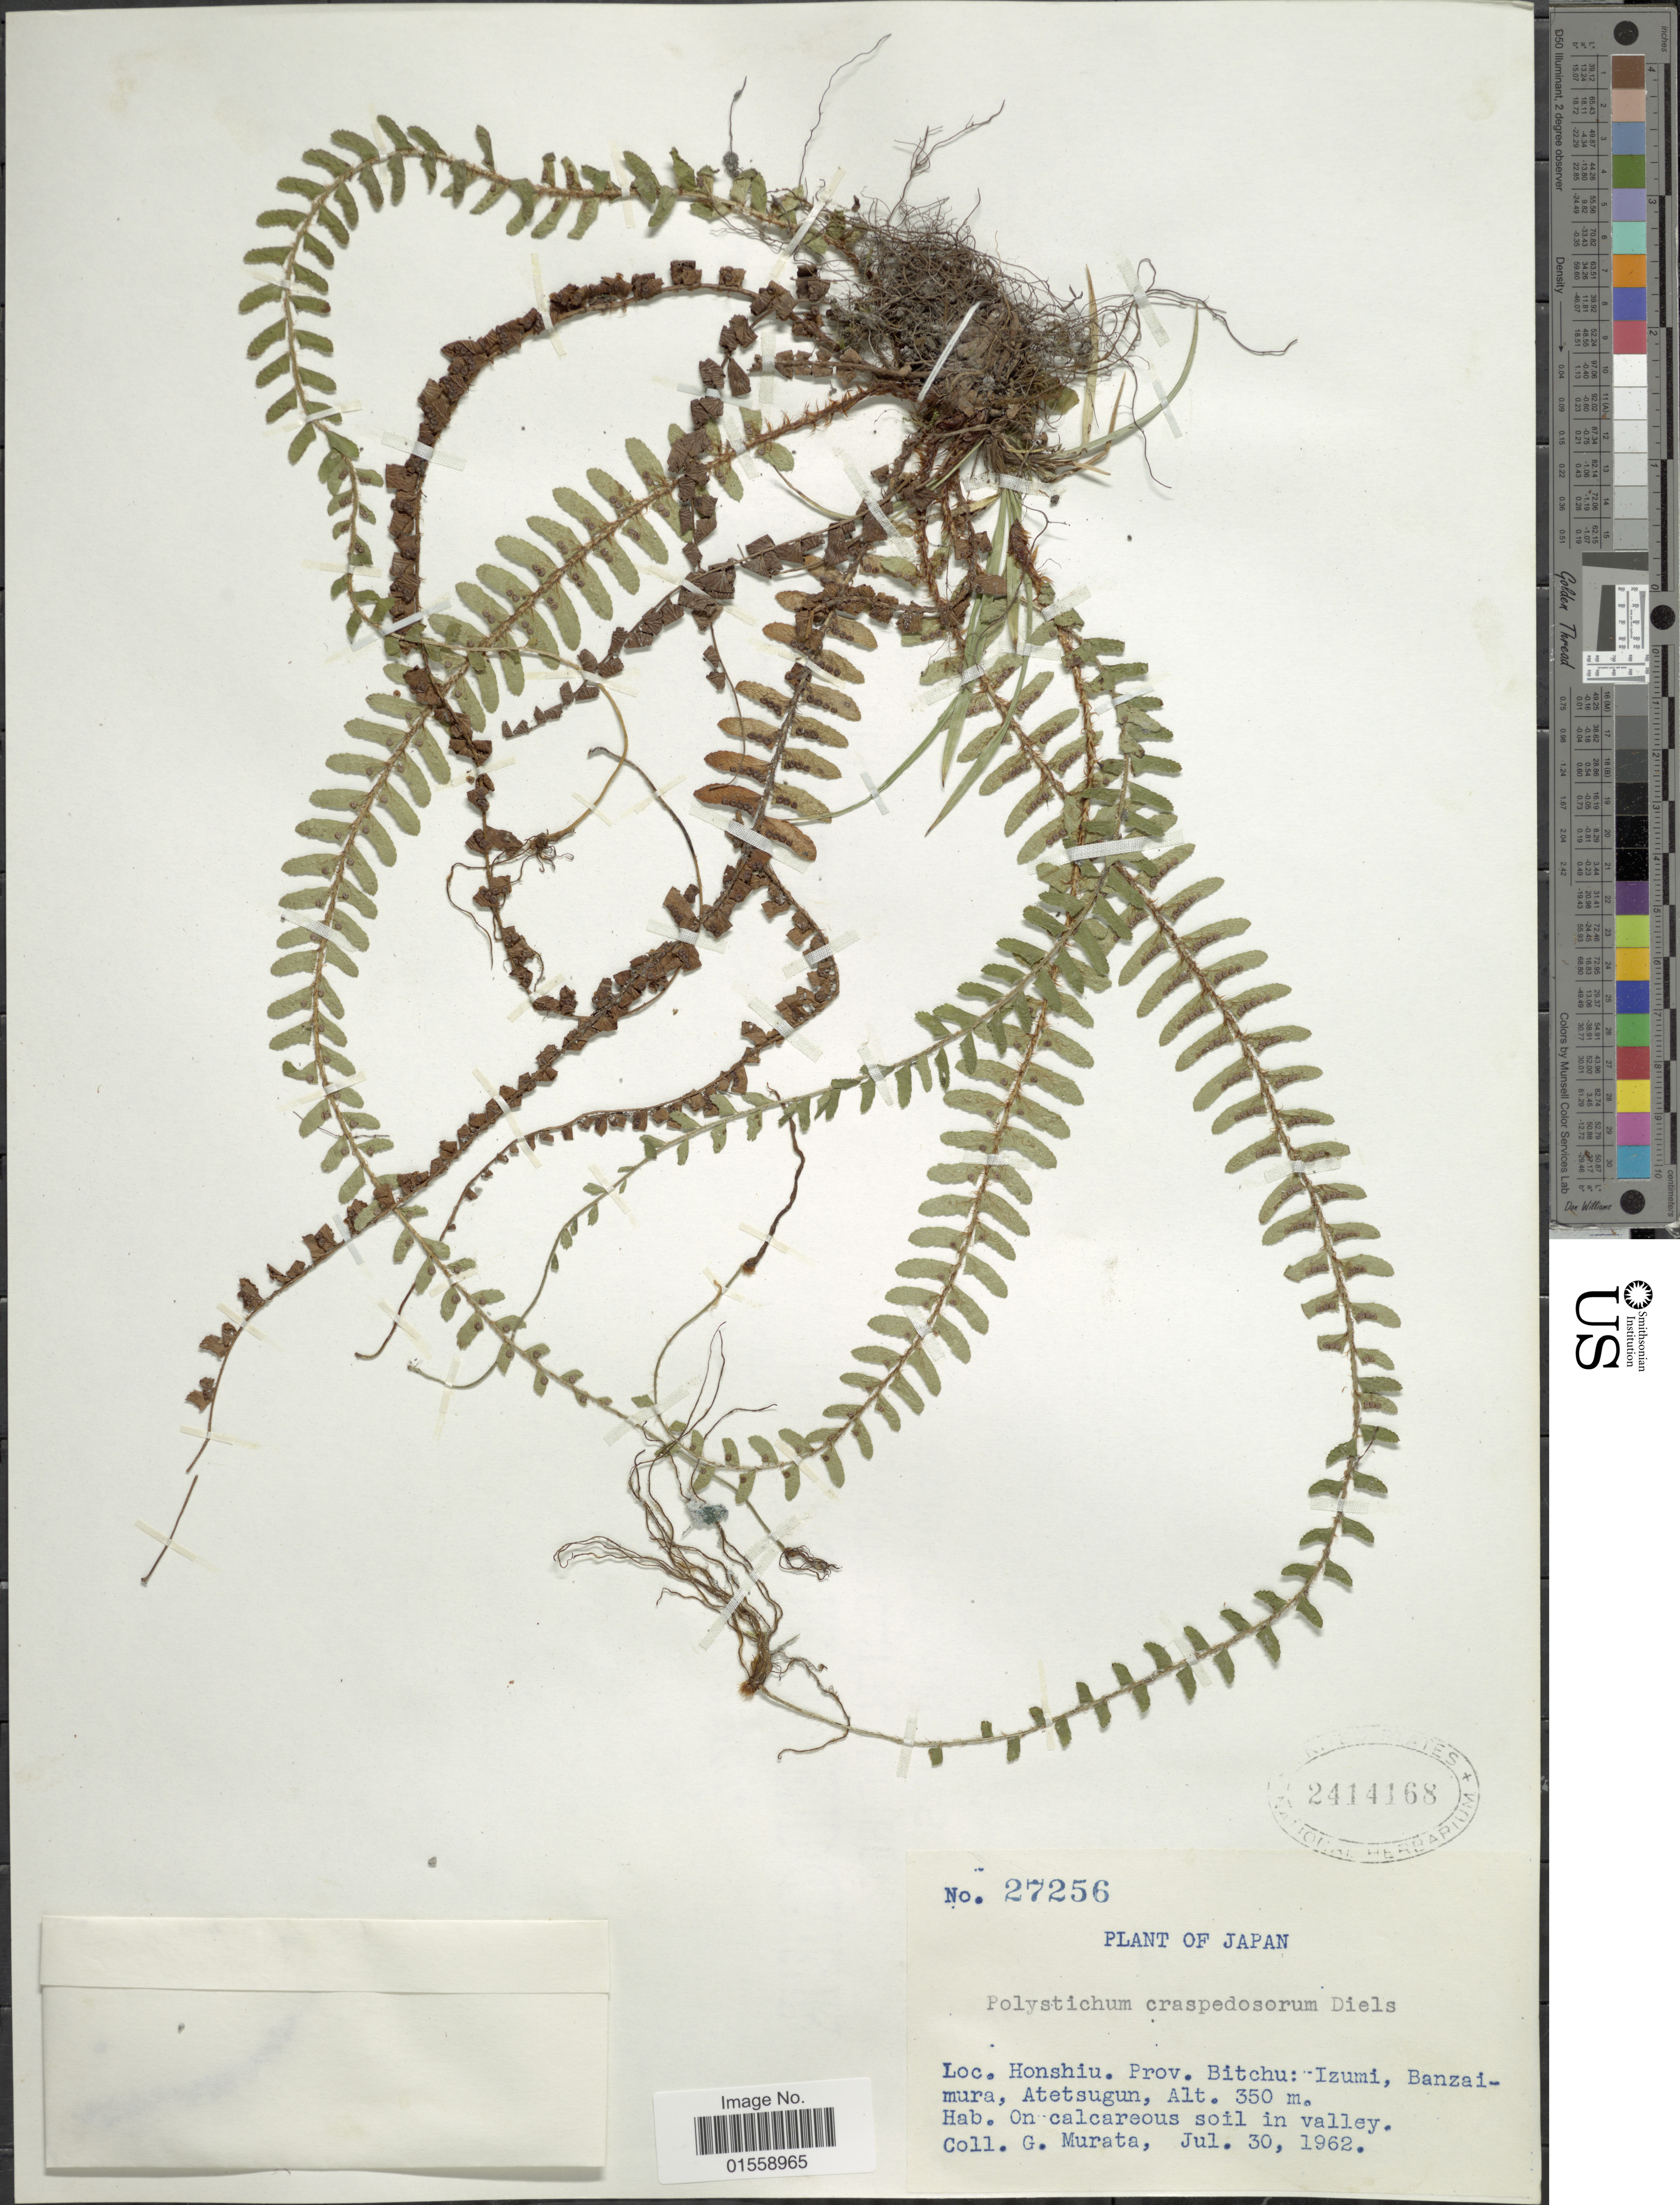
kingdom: Plantae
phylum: Tracheophyta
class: Polypodiopsida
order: Polypodiales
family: Dryopteridaceae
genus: Polystichum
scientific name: Polystichum craspedosorum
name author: (Maxim.) Diels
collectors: G. Murata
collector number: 27256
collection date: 1962-07-30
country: Japan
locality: Honshiu, Prov. Bitchu: Izumi, Banzaimura, Atetsugun.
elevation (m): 350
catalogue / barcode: US 2414168